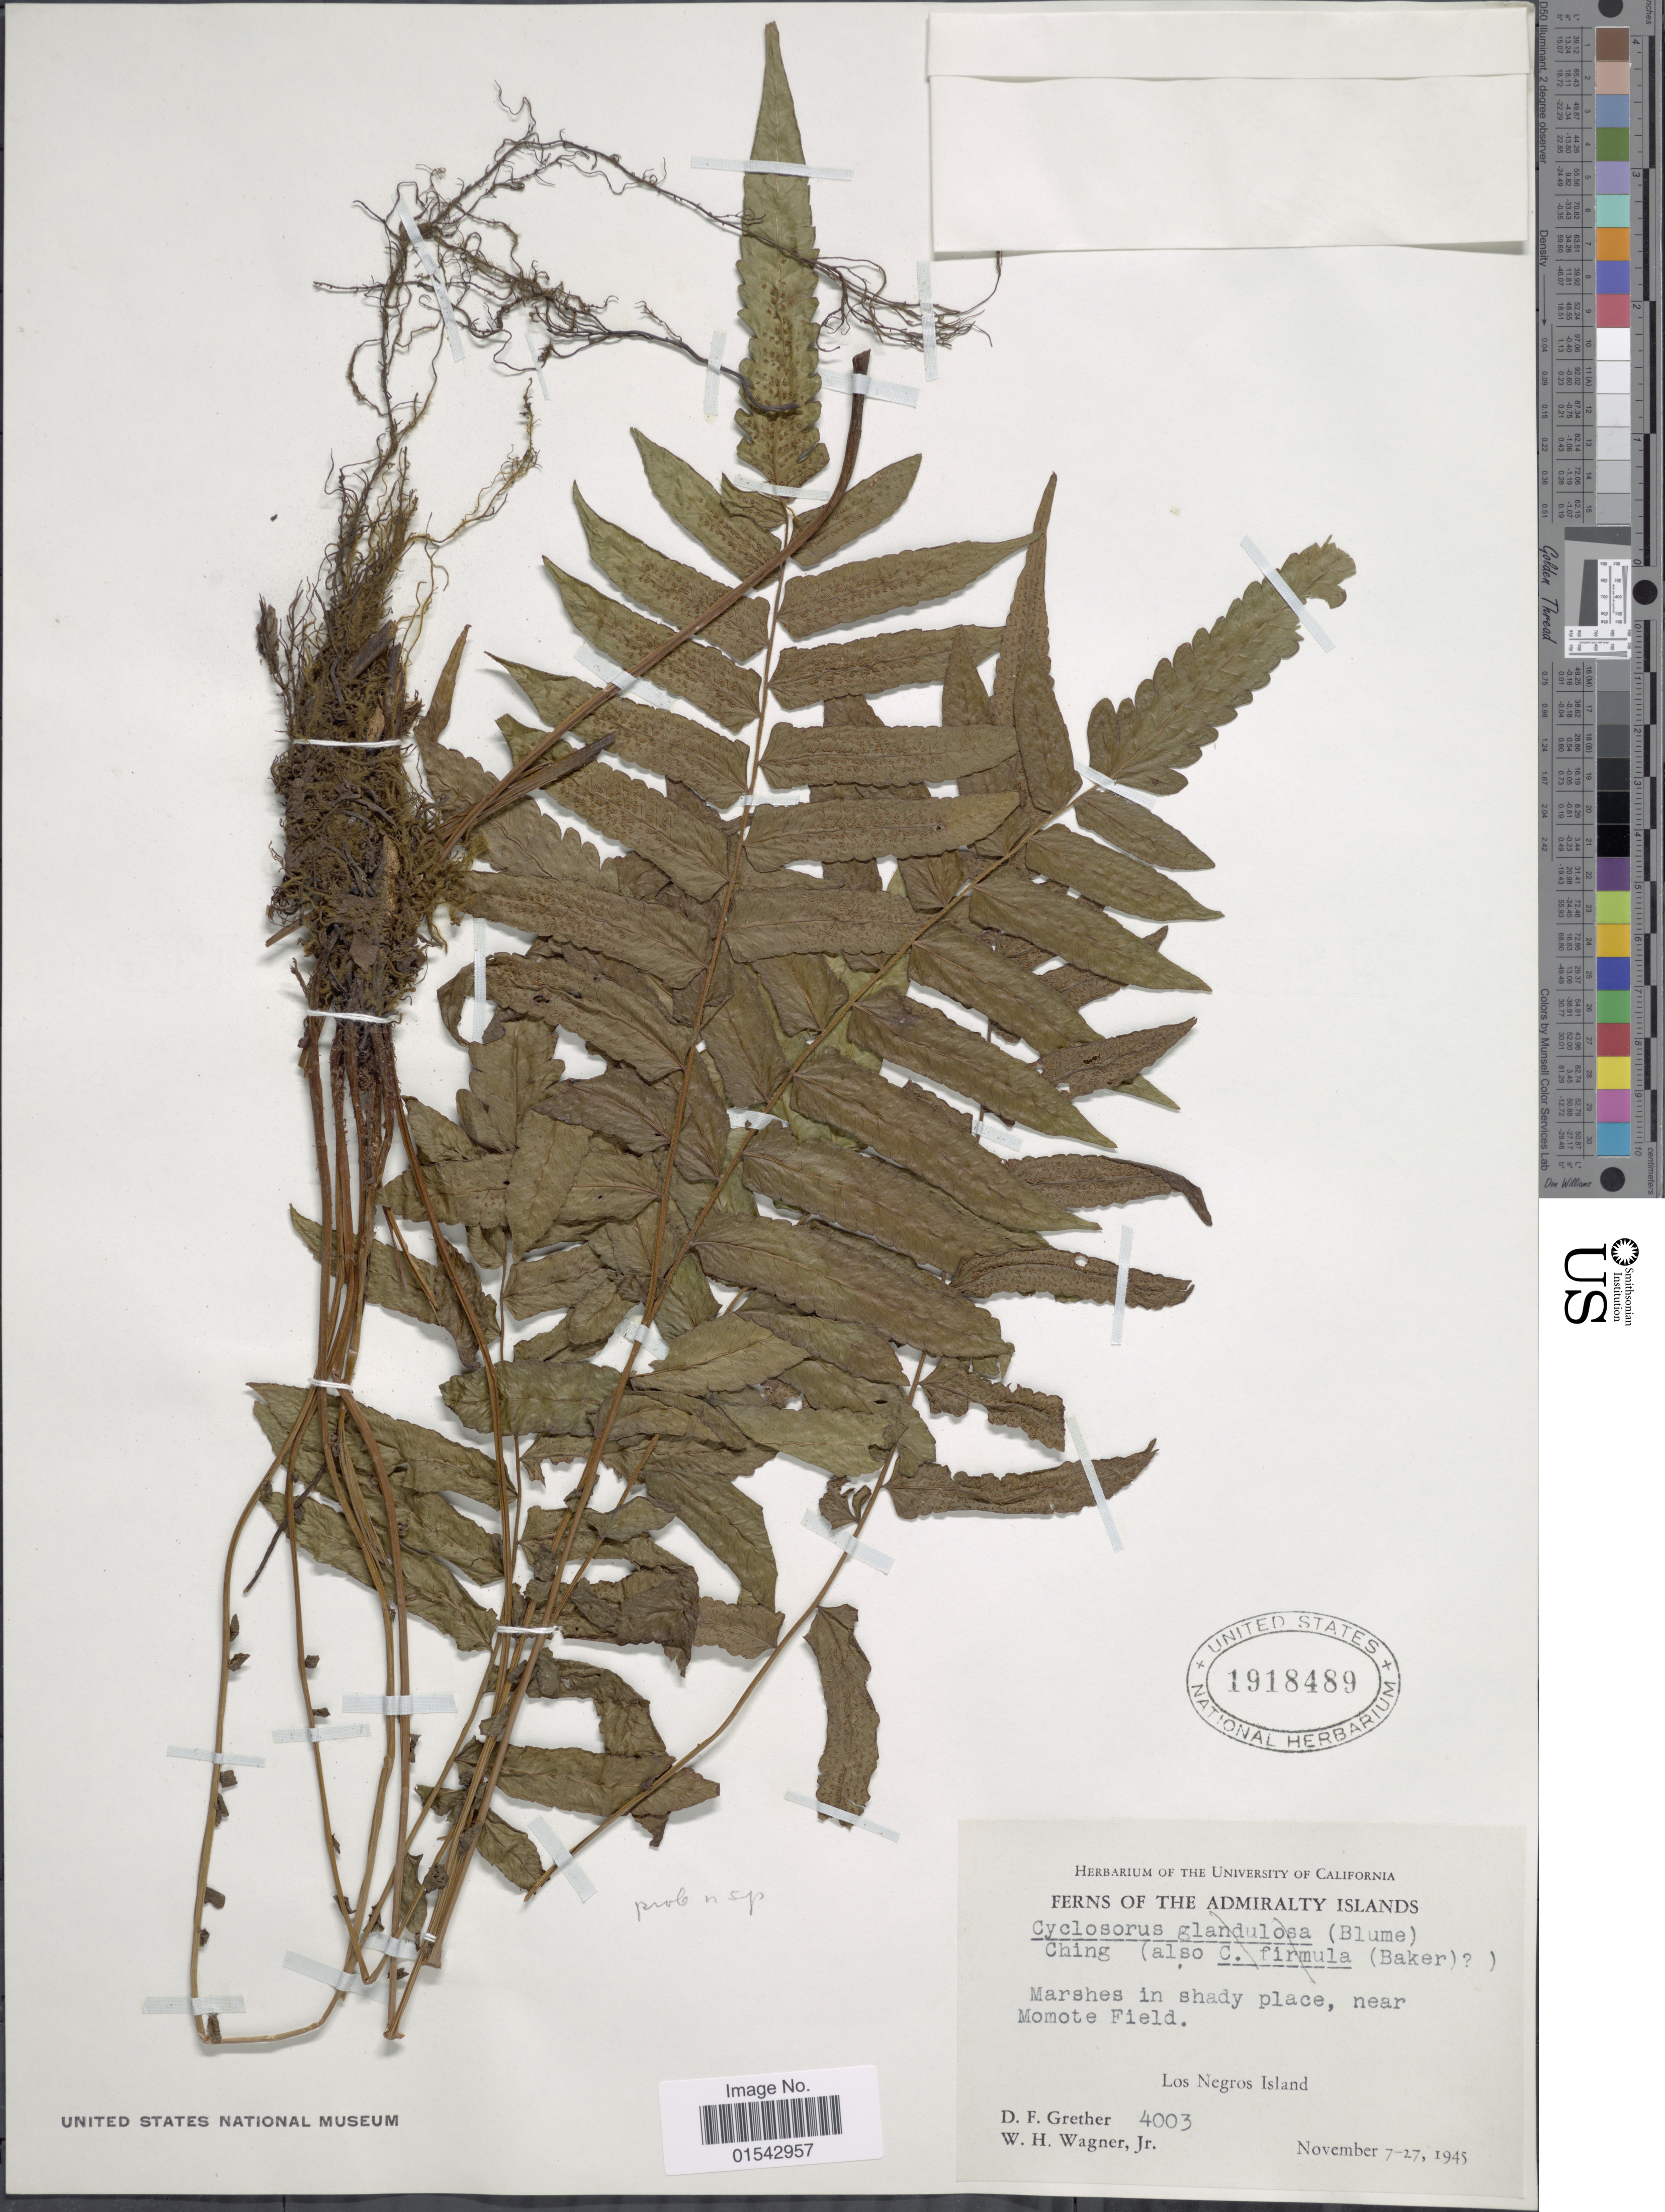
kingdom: Plantae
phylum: Tracheophyta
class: Polypodiopsida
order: Polypodiales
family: Thelypteridaceae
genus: Cyclosorus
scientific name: Cyclosorus sp.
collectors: D. F. Grether & W. H. Wagner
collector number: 4003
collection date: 1945-11-07/1945-11-27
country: Papua New Guinea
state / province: Manus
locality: Admiralty Islands, marshes in shady place, near Momote Field, Los Negros Island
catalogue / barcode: US 1918489